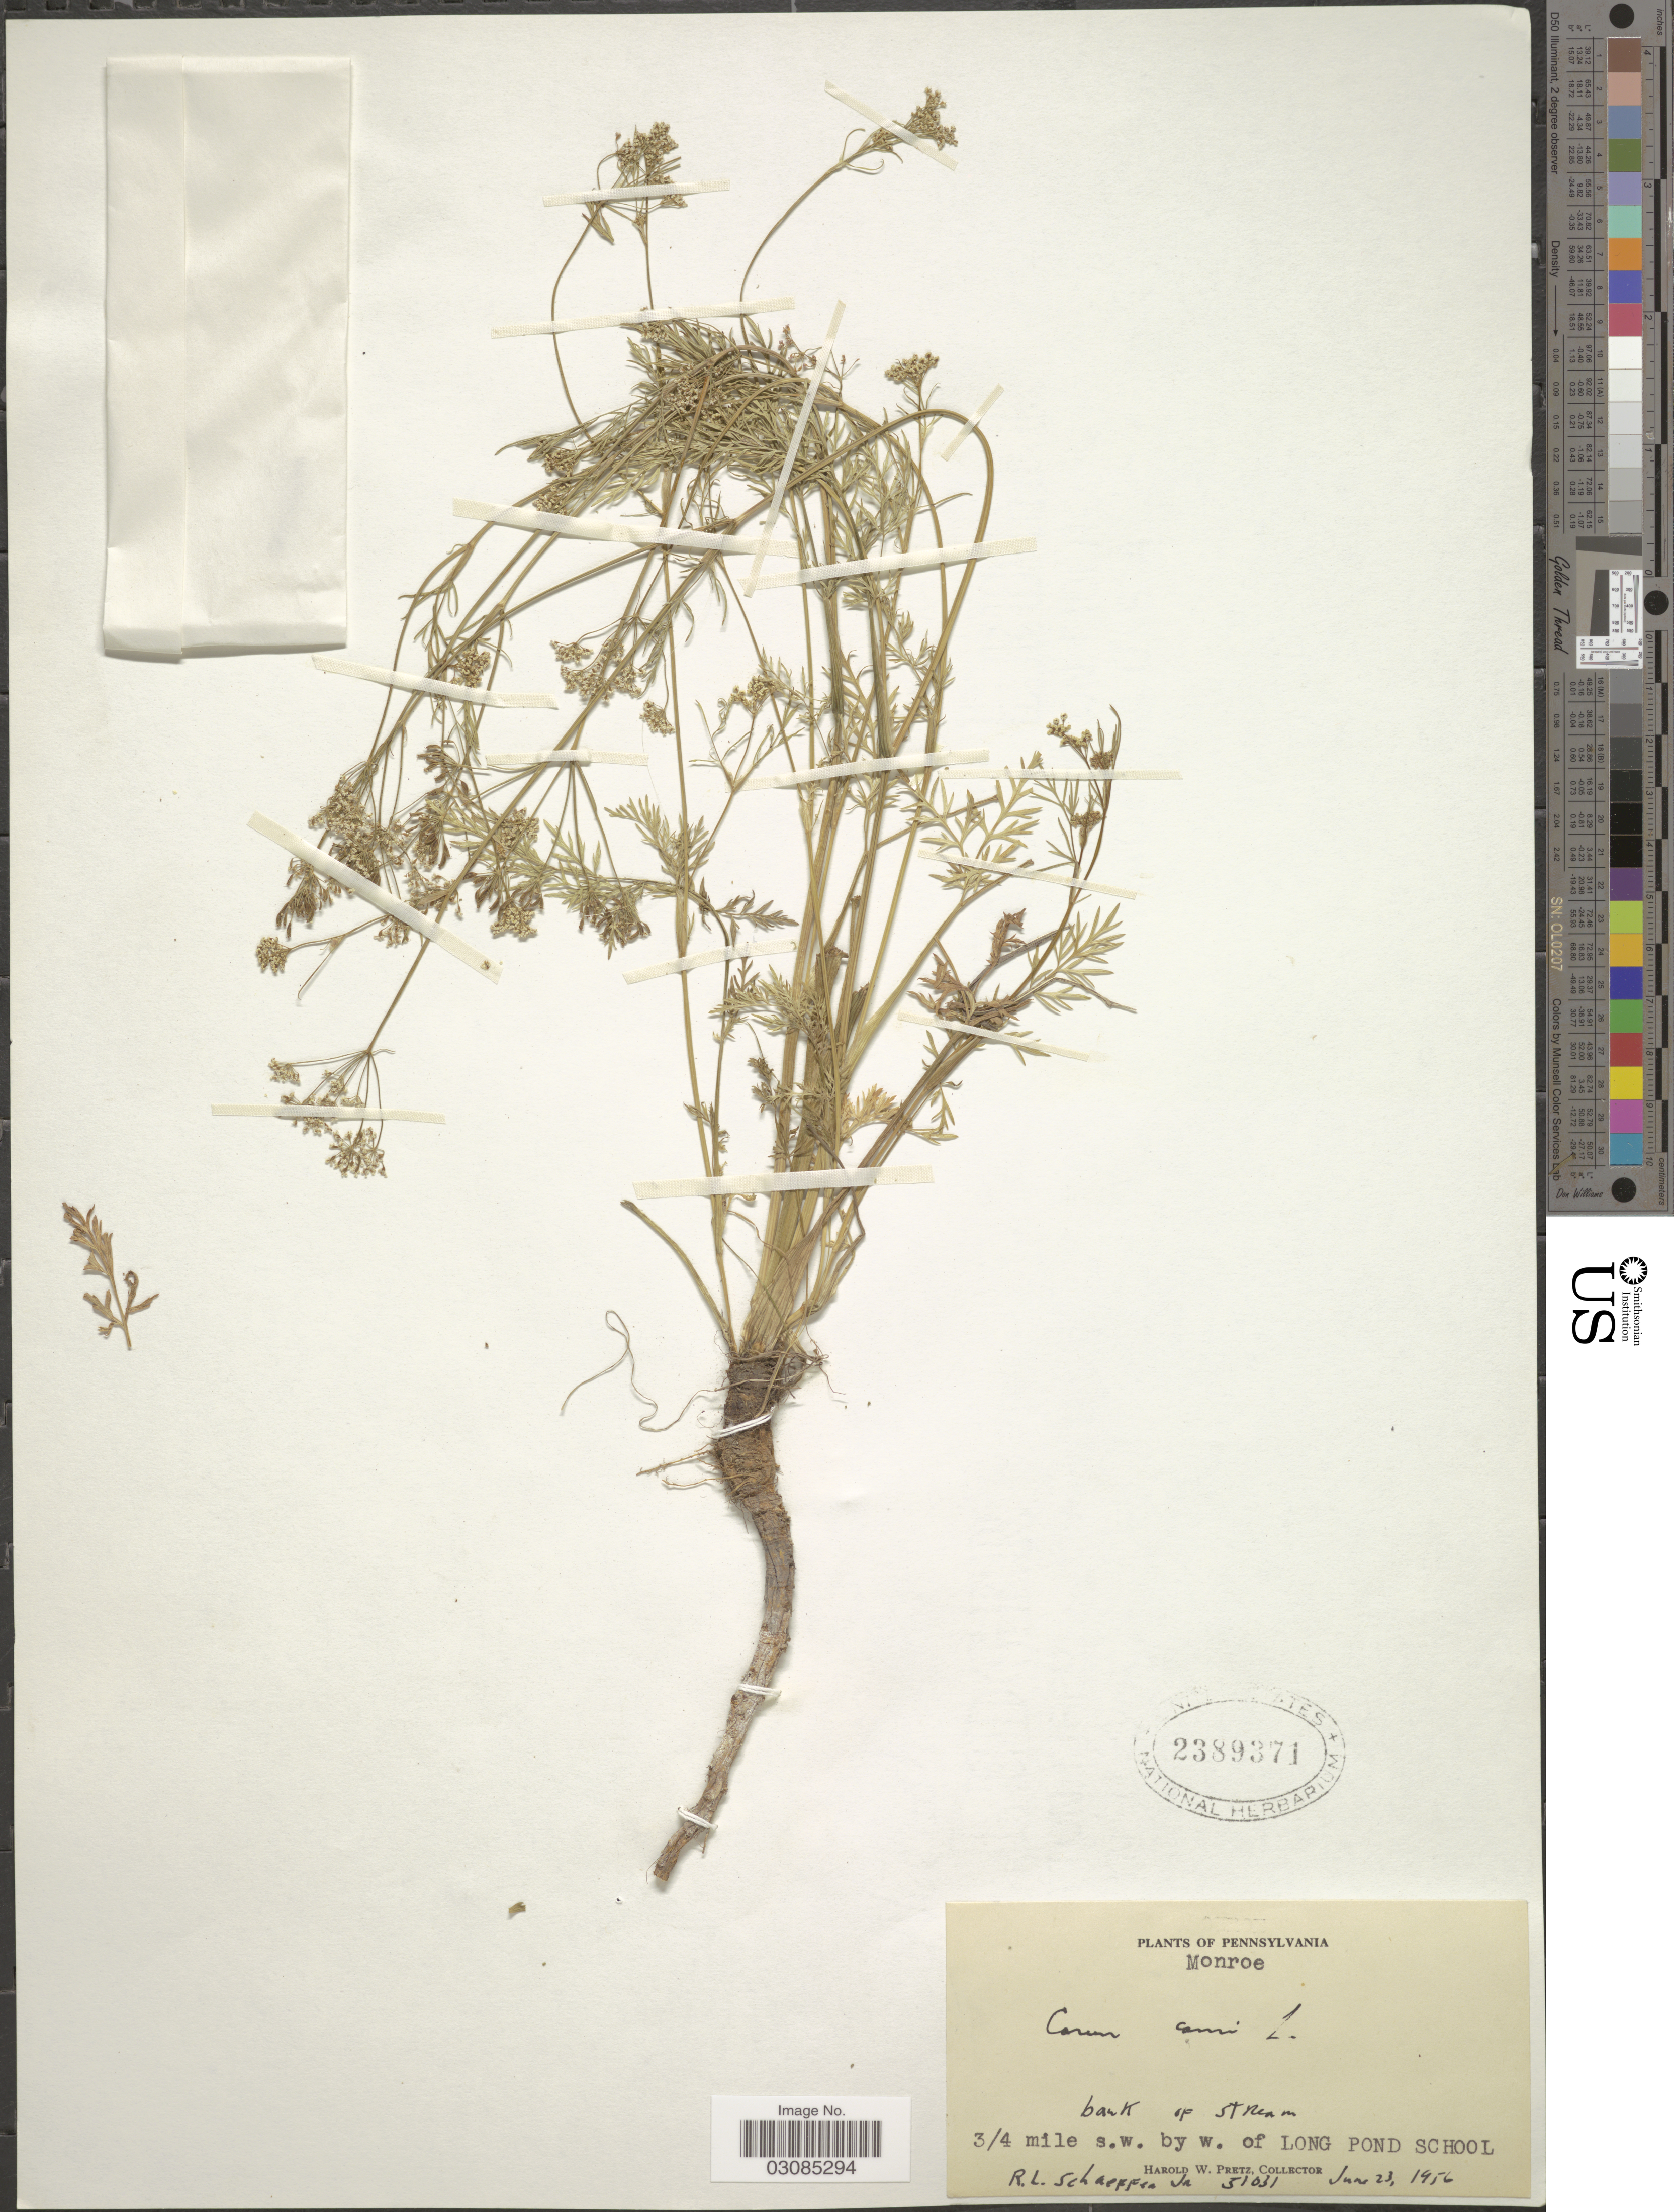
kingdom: Plantae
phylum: Tracheophyta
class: Magnoliopsida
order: Apiales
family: Apiaceae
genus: Carum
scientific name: Carum carvi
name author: L.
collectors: H. W. Pretz & R. L. Schaeffer Jr.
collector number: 31031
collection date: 1956-06-23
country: United States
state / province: Pennsylvania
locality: Monroe. Bank of stream. ¾ mile s.w. by w. of Long Pond School.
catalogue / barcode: US 2389371